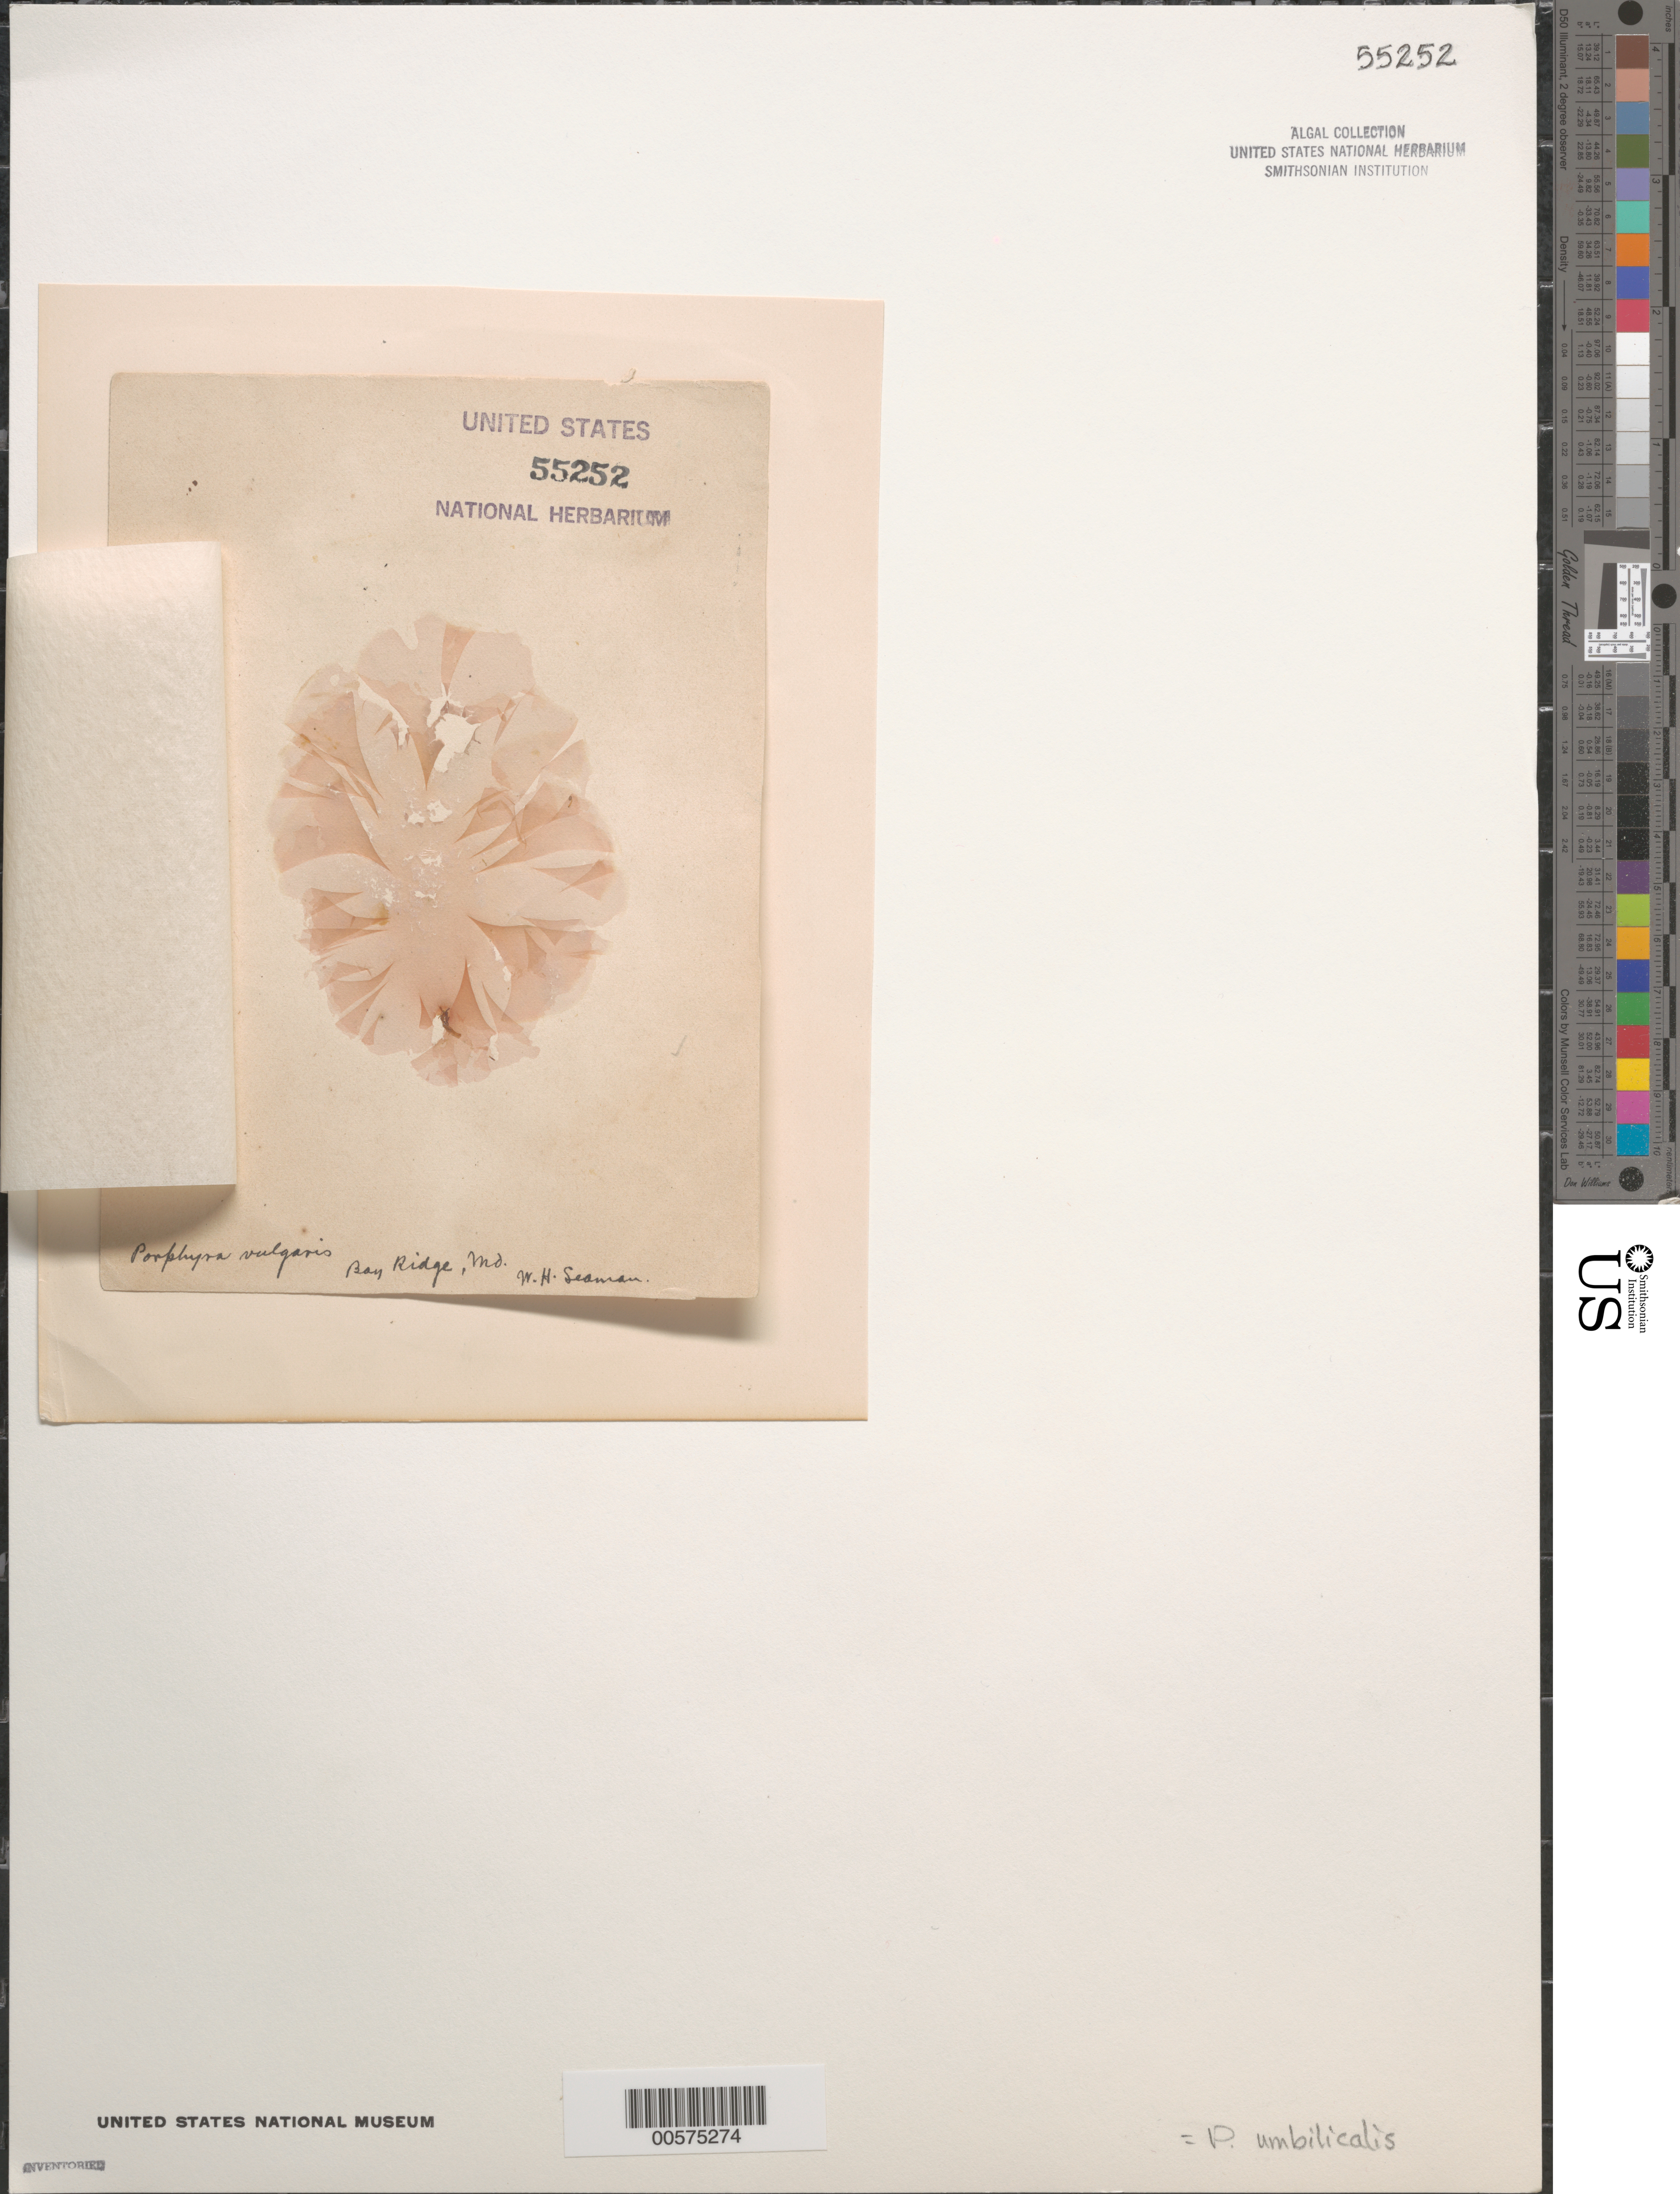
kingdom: Plantae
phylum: Rhodophyta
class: Bangiophyceae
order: Bangiales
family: Bangiaceae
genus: Porphyra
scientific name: Porphyra umbilicalis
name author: Kütz.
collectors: W. Seaman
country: United States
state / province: Maryland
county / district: Anne Arundel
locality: Bay Ridge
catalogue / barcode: US 55252